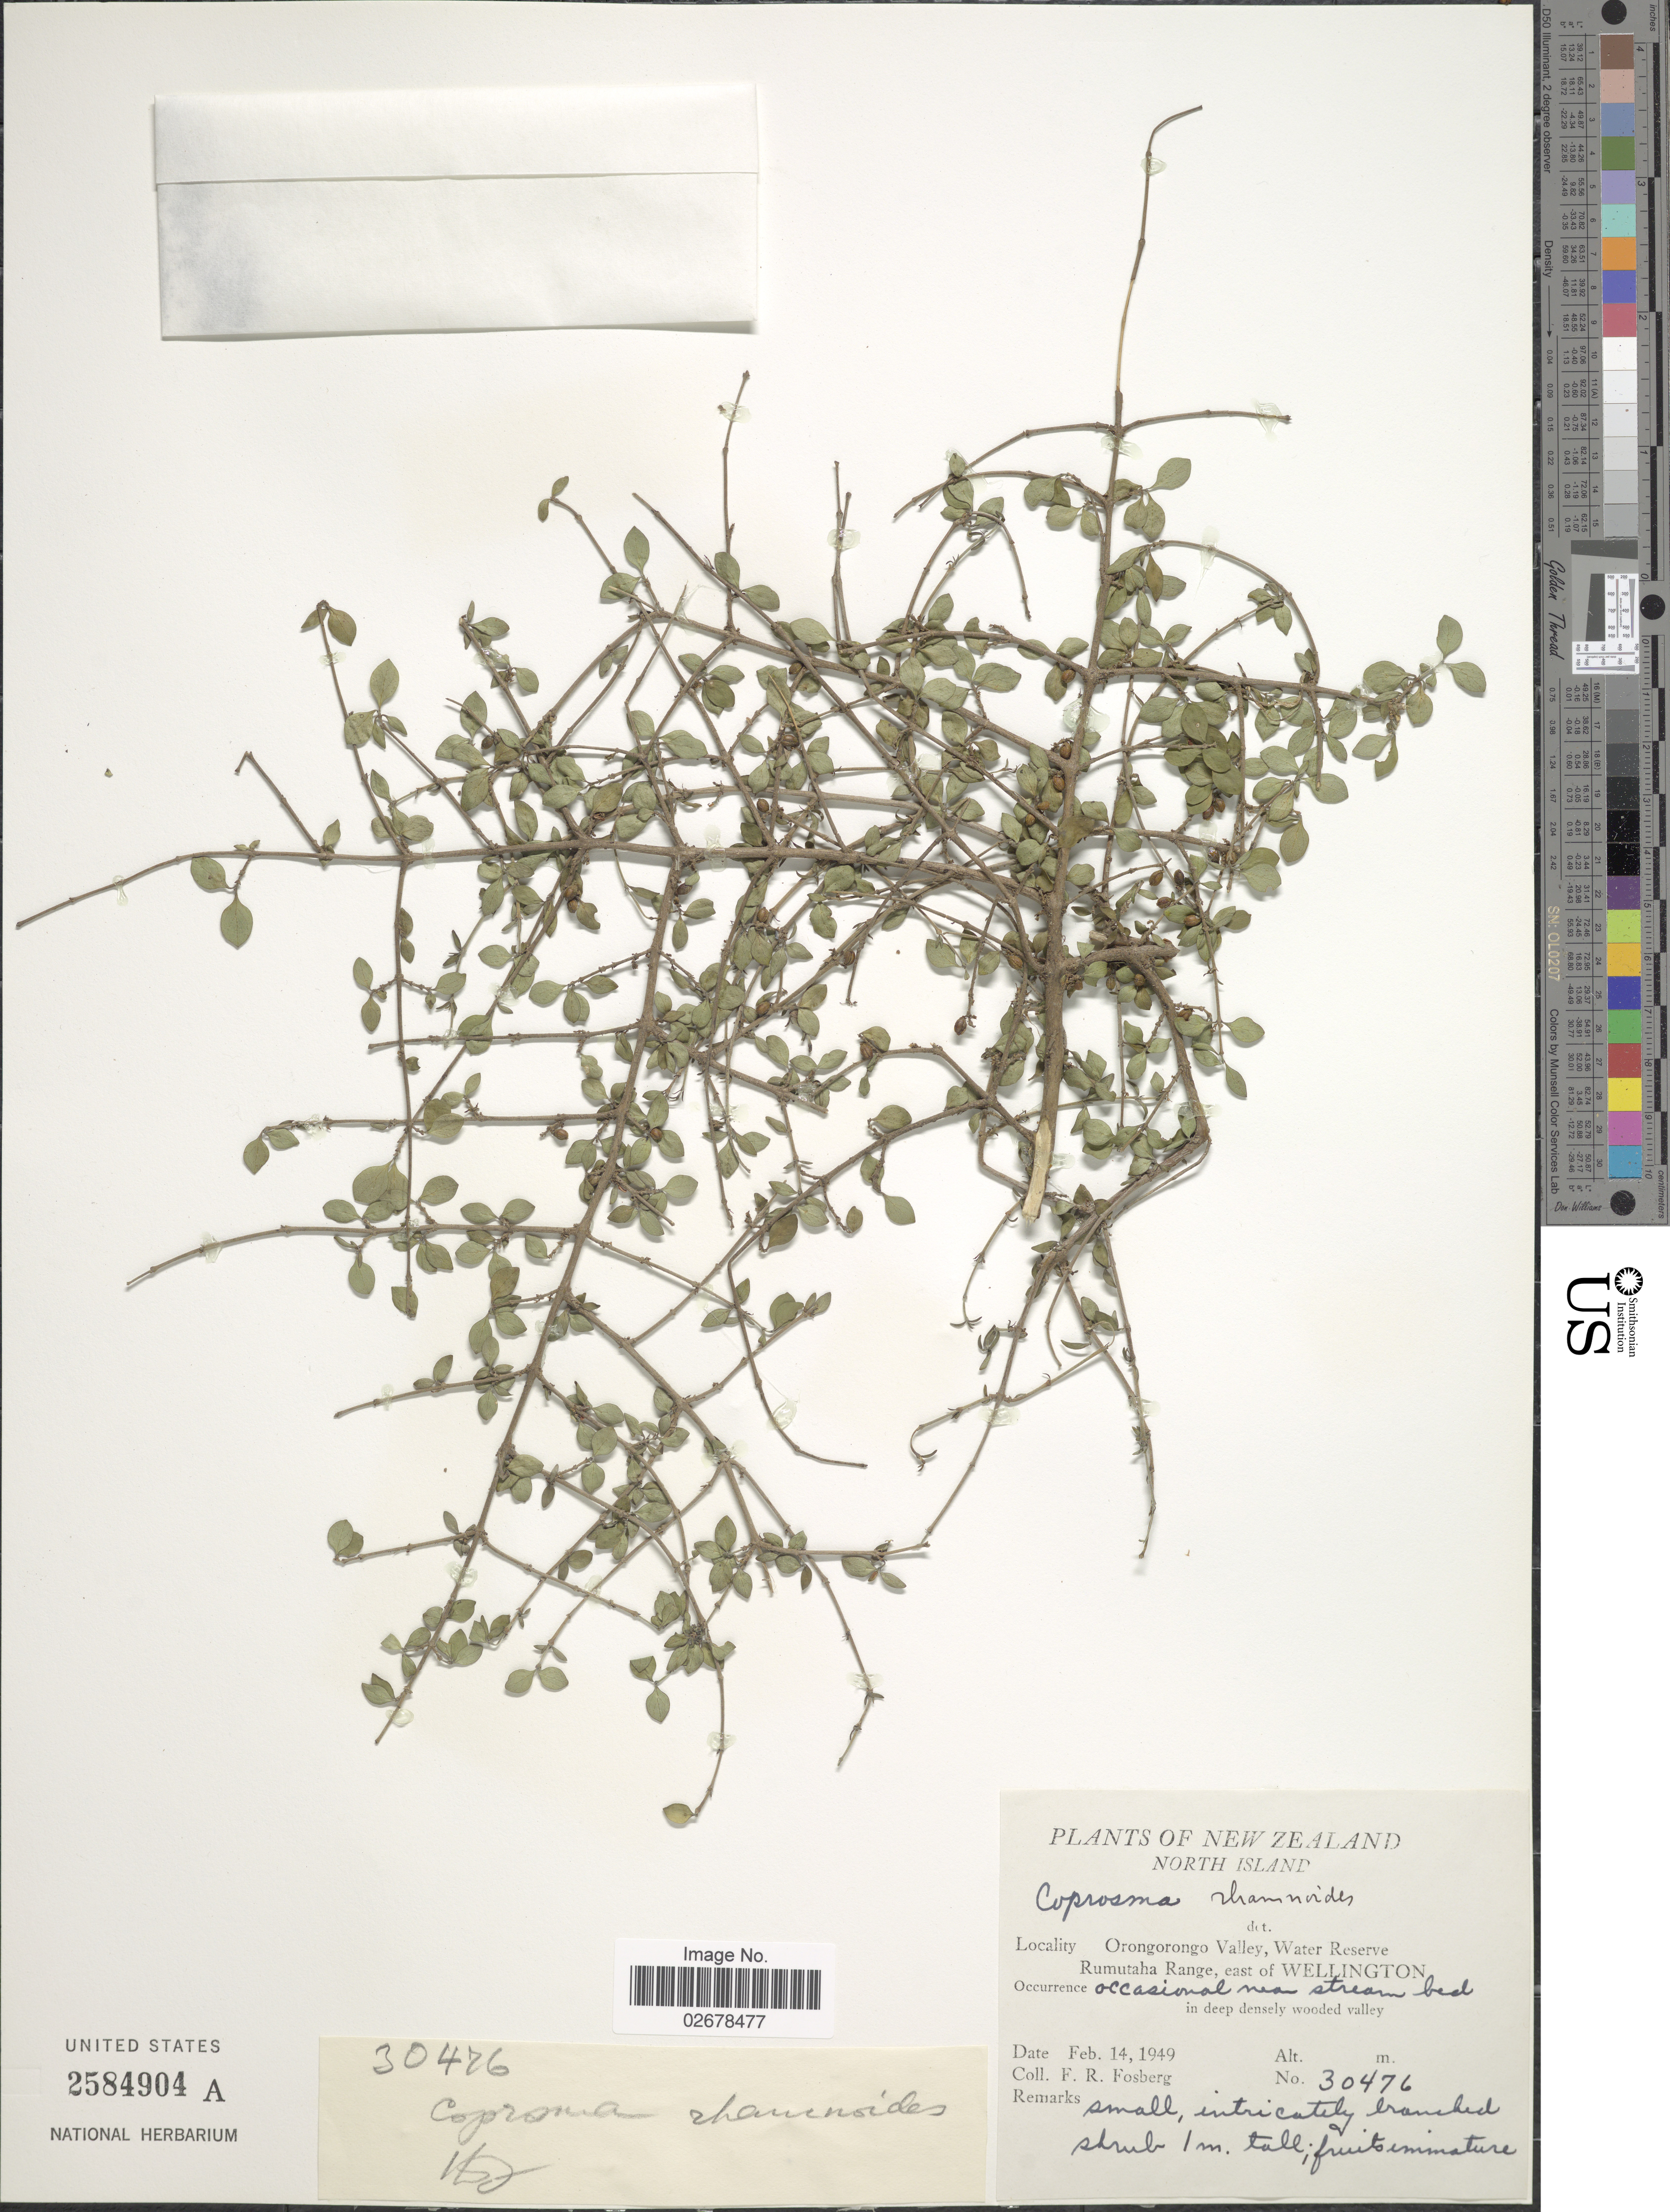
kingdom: Plantae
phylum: Tracheophyta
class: Magnoliopsida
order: Gentianales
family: Rubiaceae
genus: Coprosma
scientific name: Coprosma rhamnoides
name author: A. Cunn.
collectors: F. R. Fosberg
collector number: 30476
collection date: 1949-02-14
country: New Zealand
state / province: Wellington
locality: North Island, Orongorongo Valley, Water Reserve Rumutaha Range, east of Wellington, occasional near stream bed.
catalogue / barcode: US 2584904A